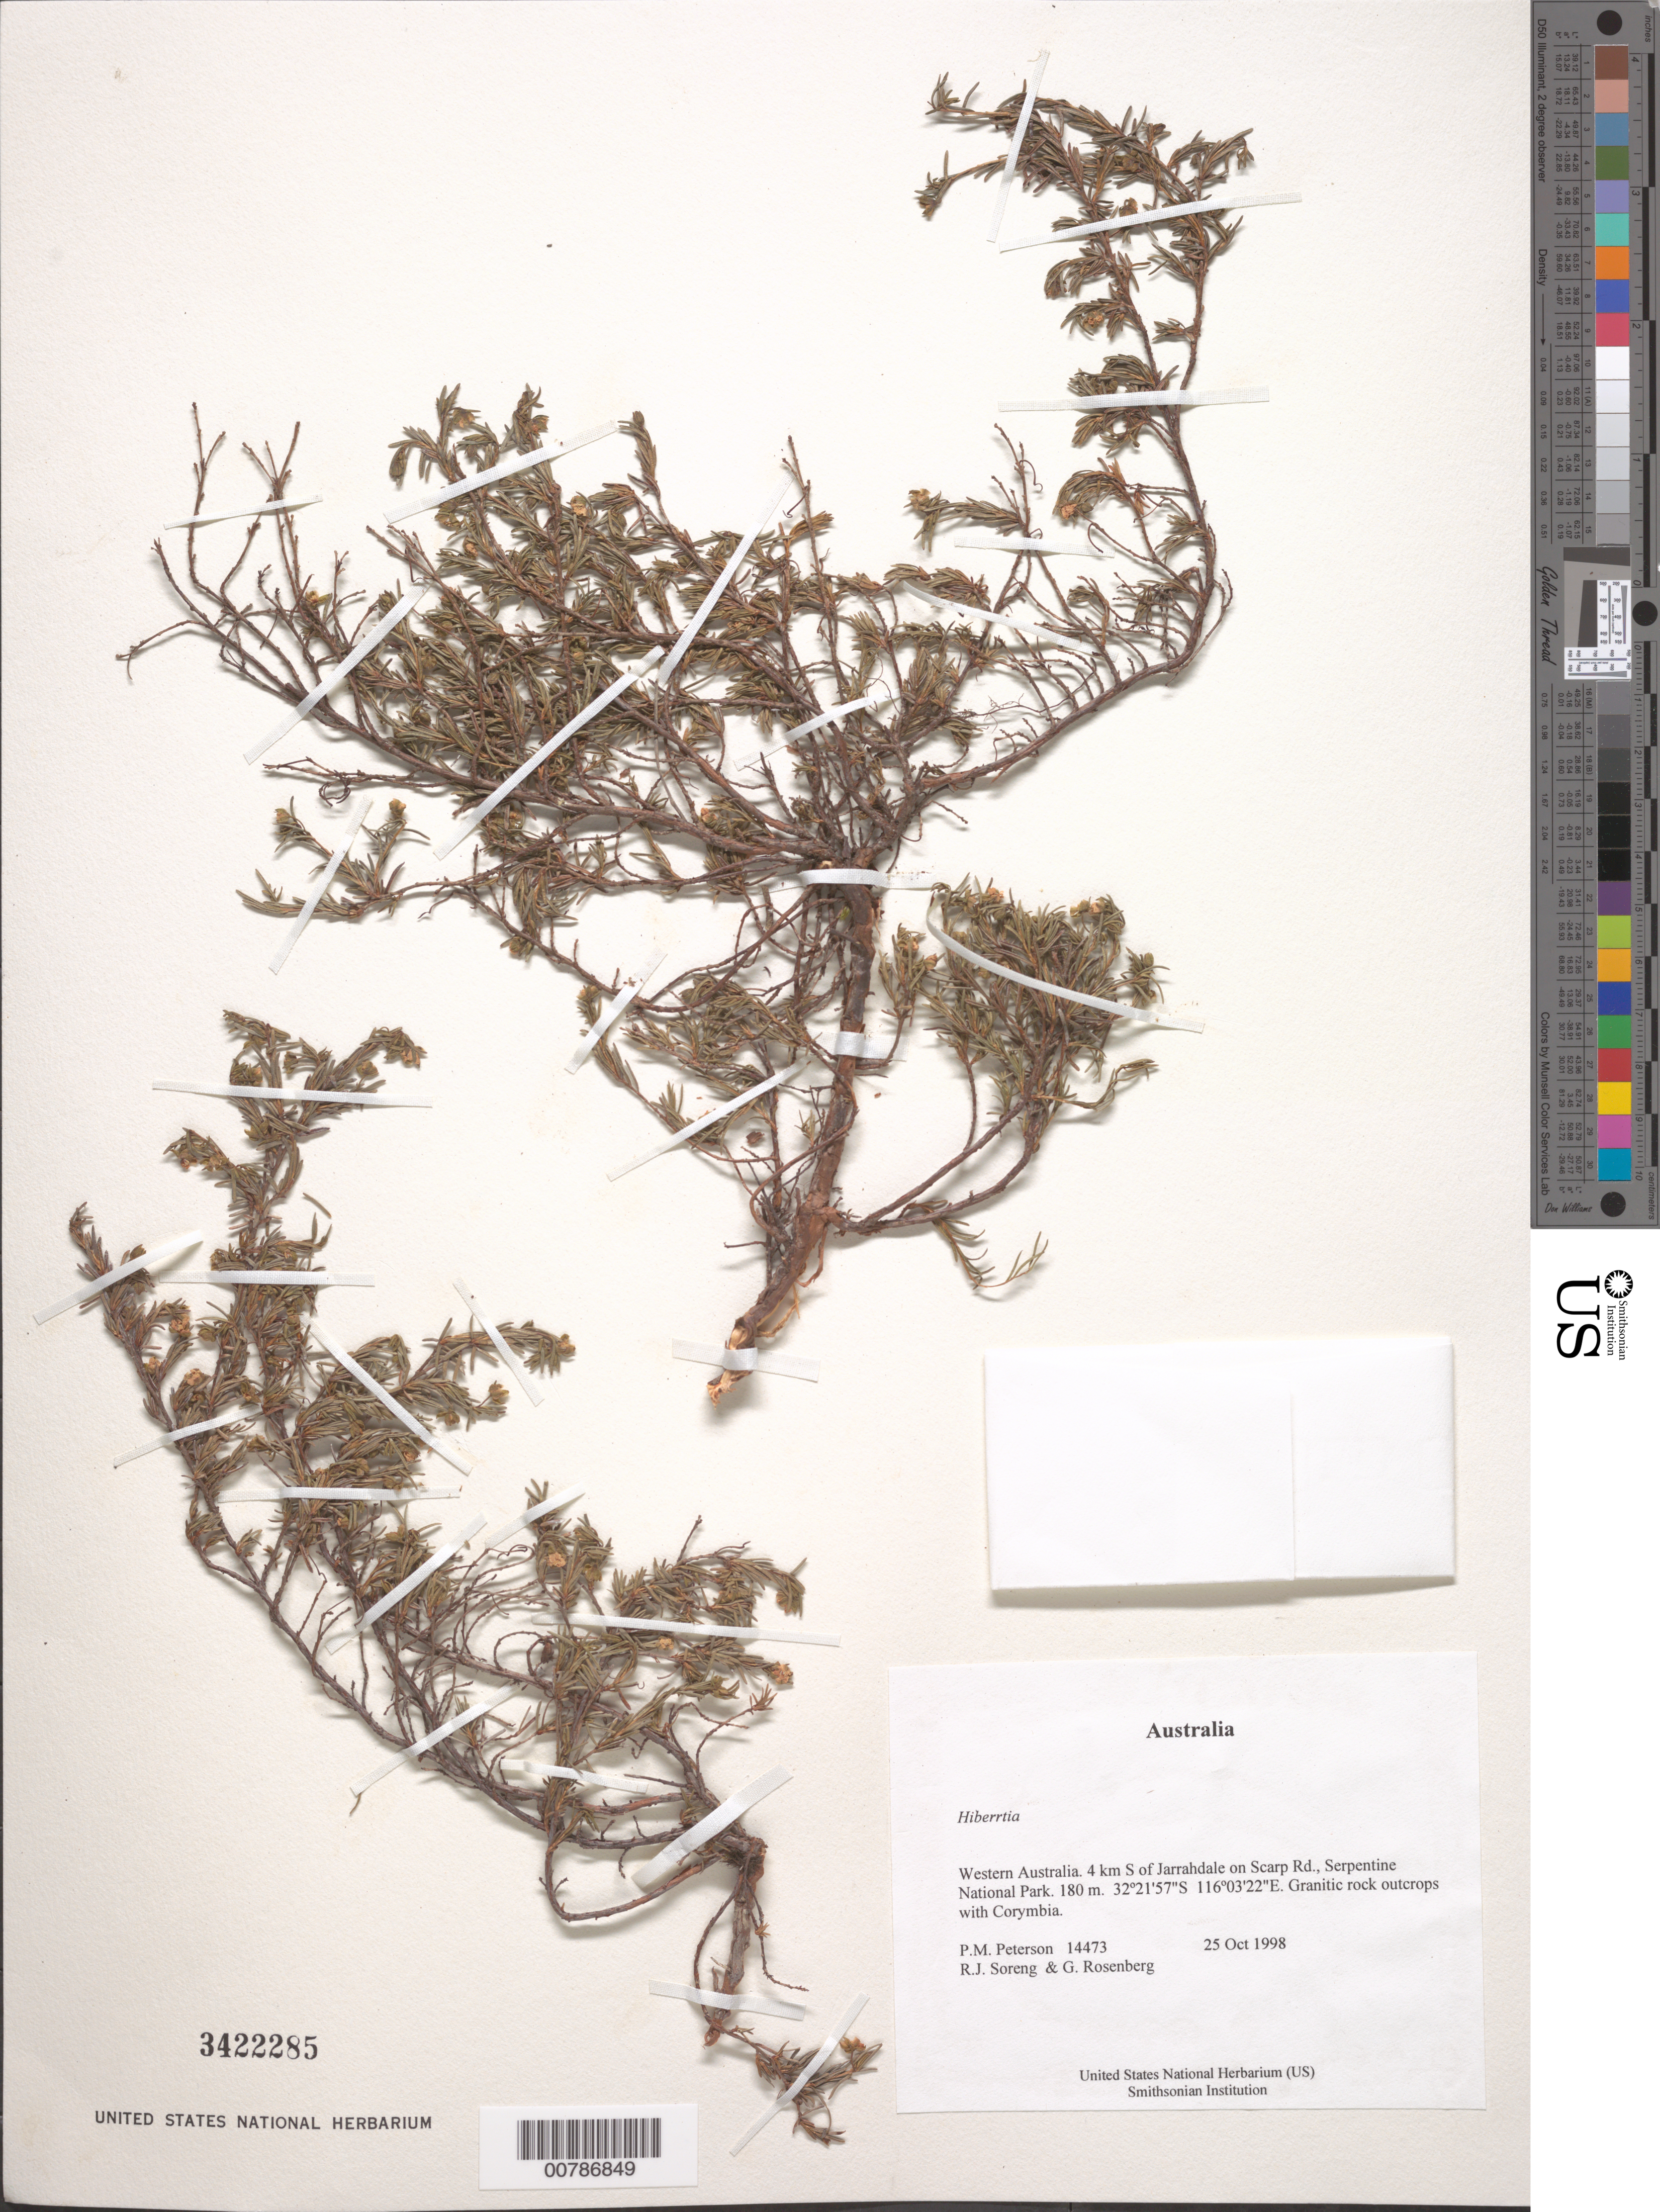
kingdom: Plantae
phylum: Tracheophyta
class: Magnoliopsida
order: Dilleniales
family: Dilleniaceae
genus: Hibbertia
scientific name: Hibbertia sp.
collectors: P. M. Peterson, R. J. Soreng & G. Rosenberg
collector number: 14473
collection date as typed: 25 Oct 1998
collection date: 1998-10-25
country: Australia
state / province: Western Australia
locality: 4 km S of Jarrahdale on Scarp Rd., Serpentine National Park.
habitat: Granitic rock outcrops with Corymbia.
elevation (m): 180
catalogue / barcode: US 3422285